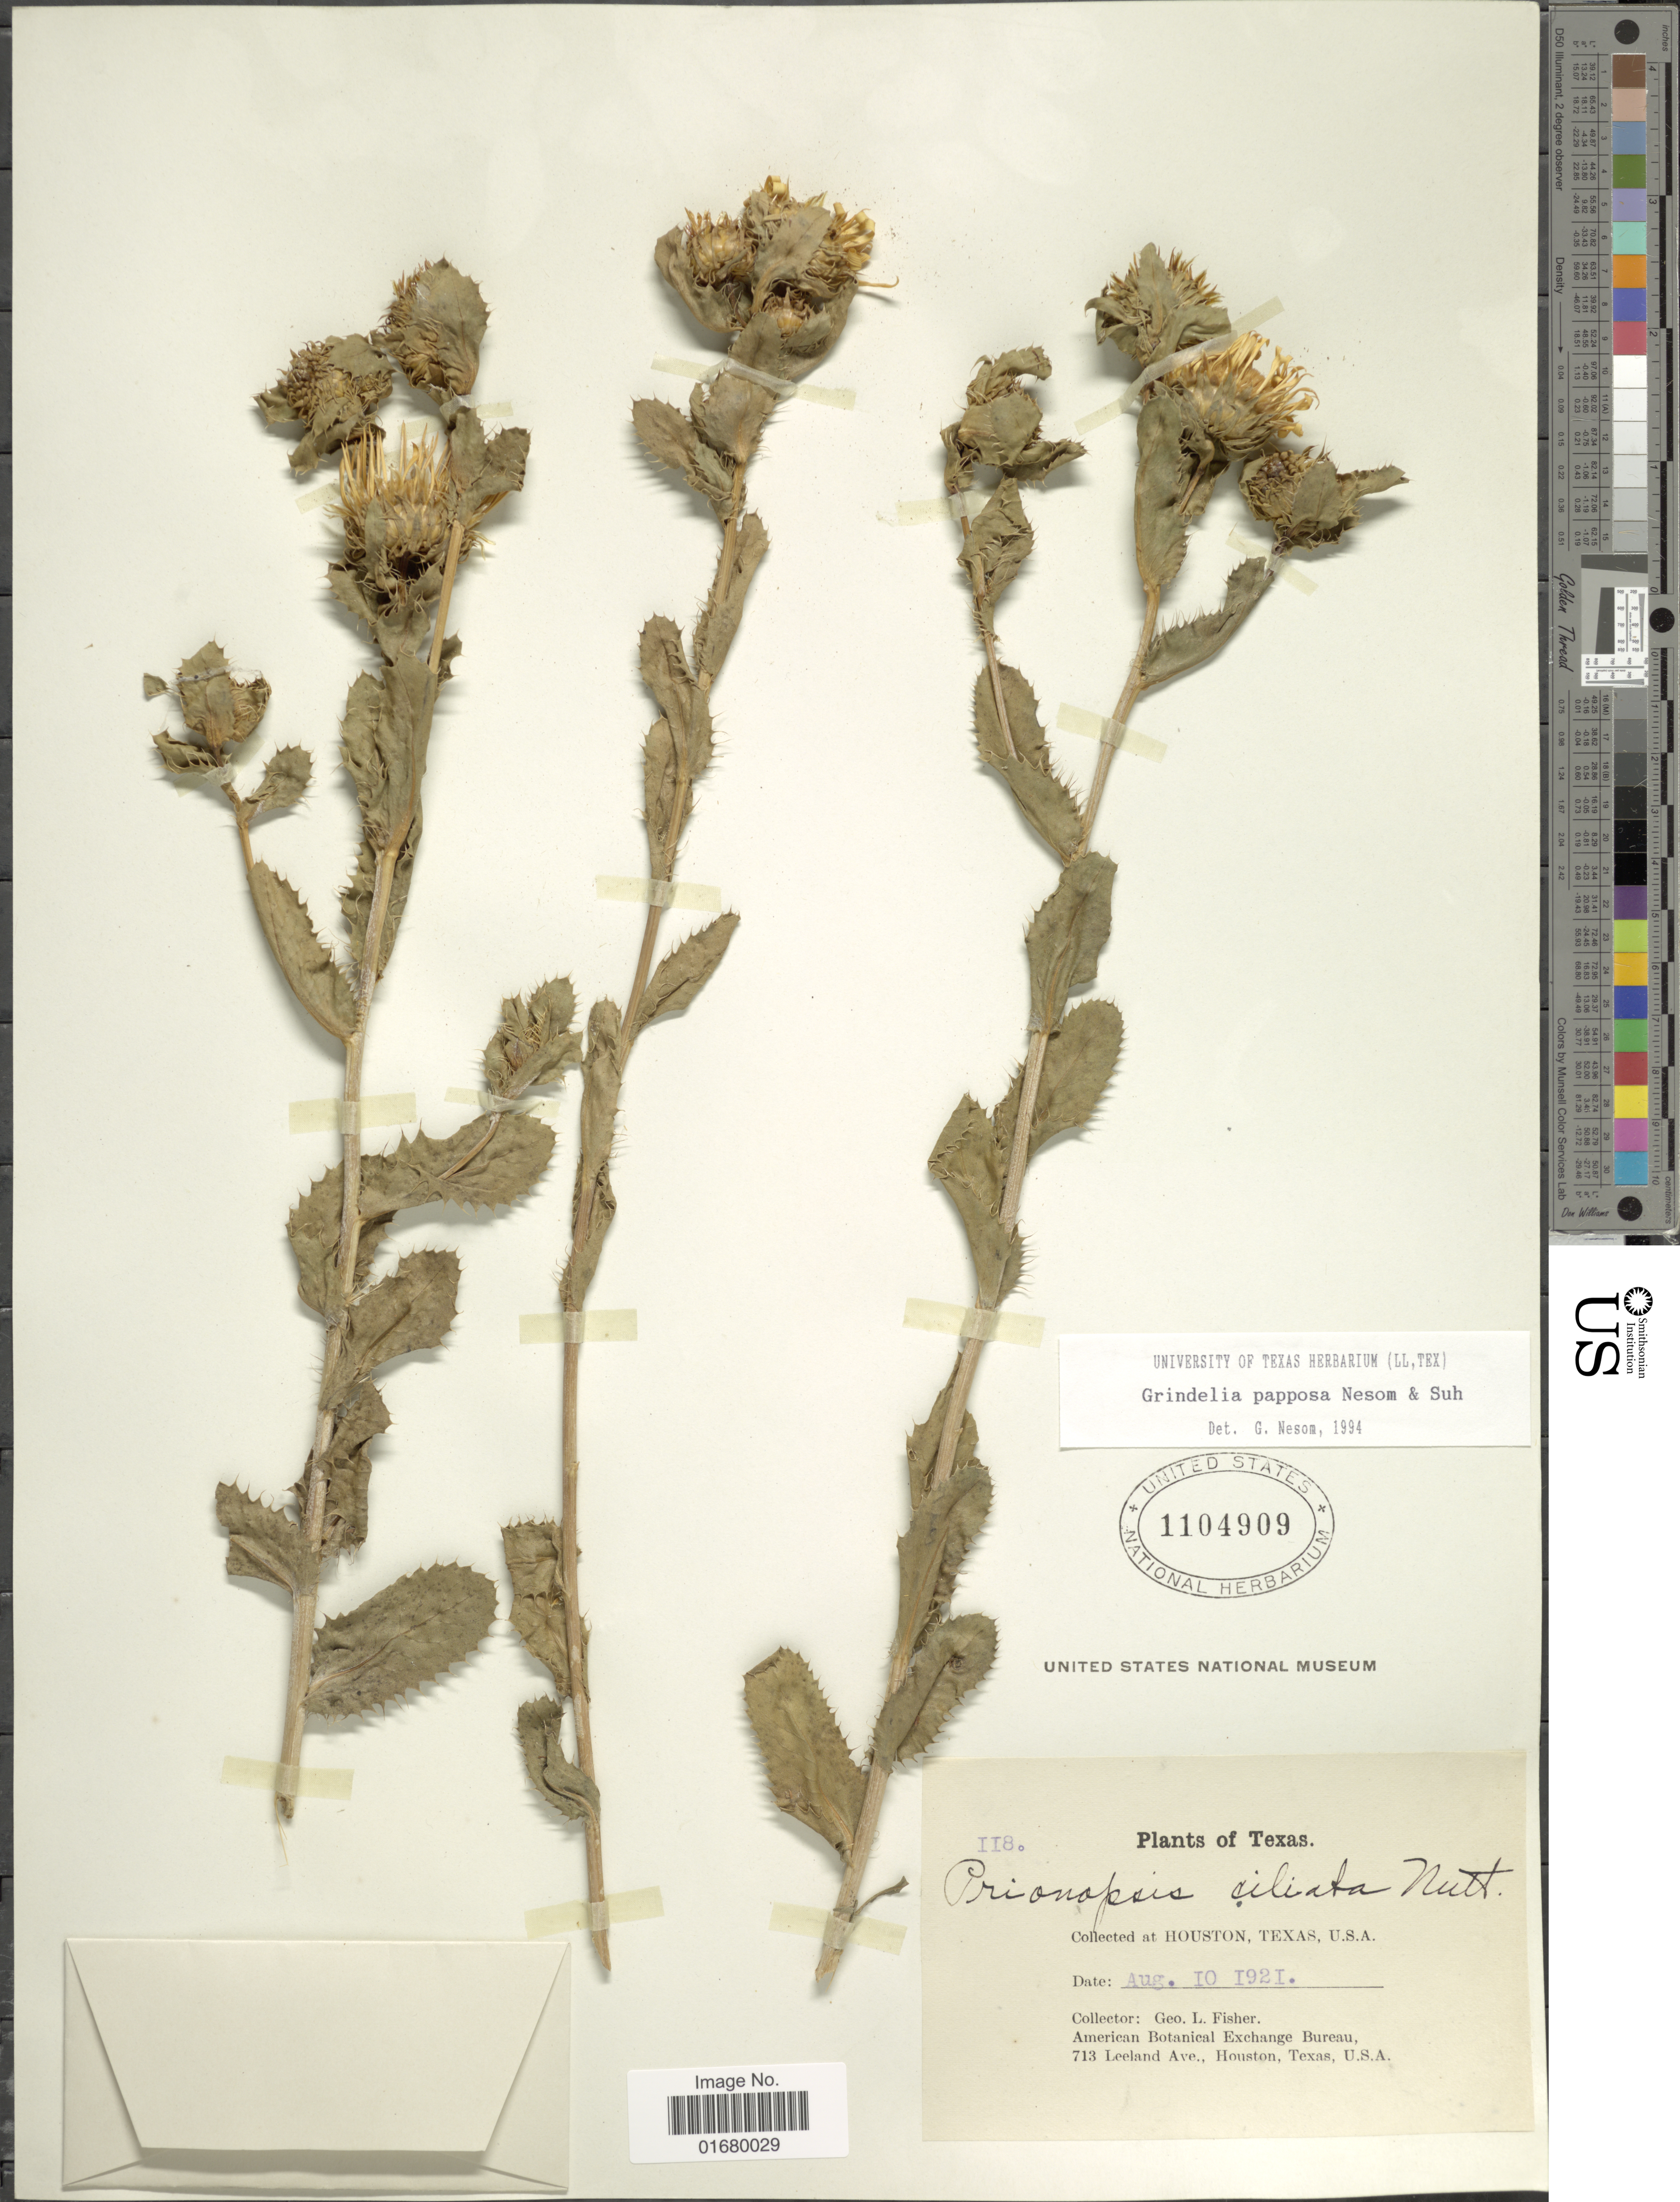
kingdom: Plantae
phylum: Tracheophyta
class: Magnoliopsida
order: Asterales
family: Asteraceae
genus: Grindelia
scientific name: Grindelia papposa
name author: G.L. Nesom & Suh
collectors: G. L. Fisher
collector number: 118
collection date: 1921-08-10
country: United States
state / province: Texas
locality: Houston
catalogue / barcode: US 1104909